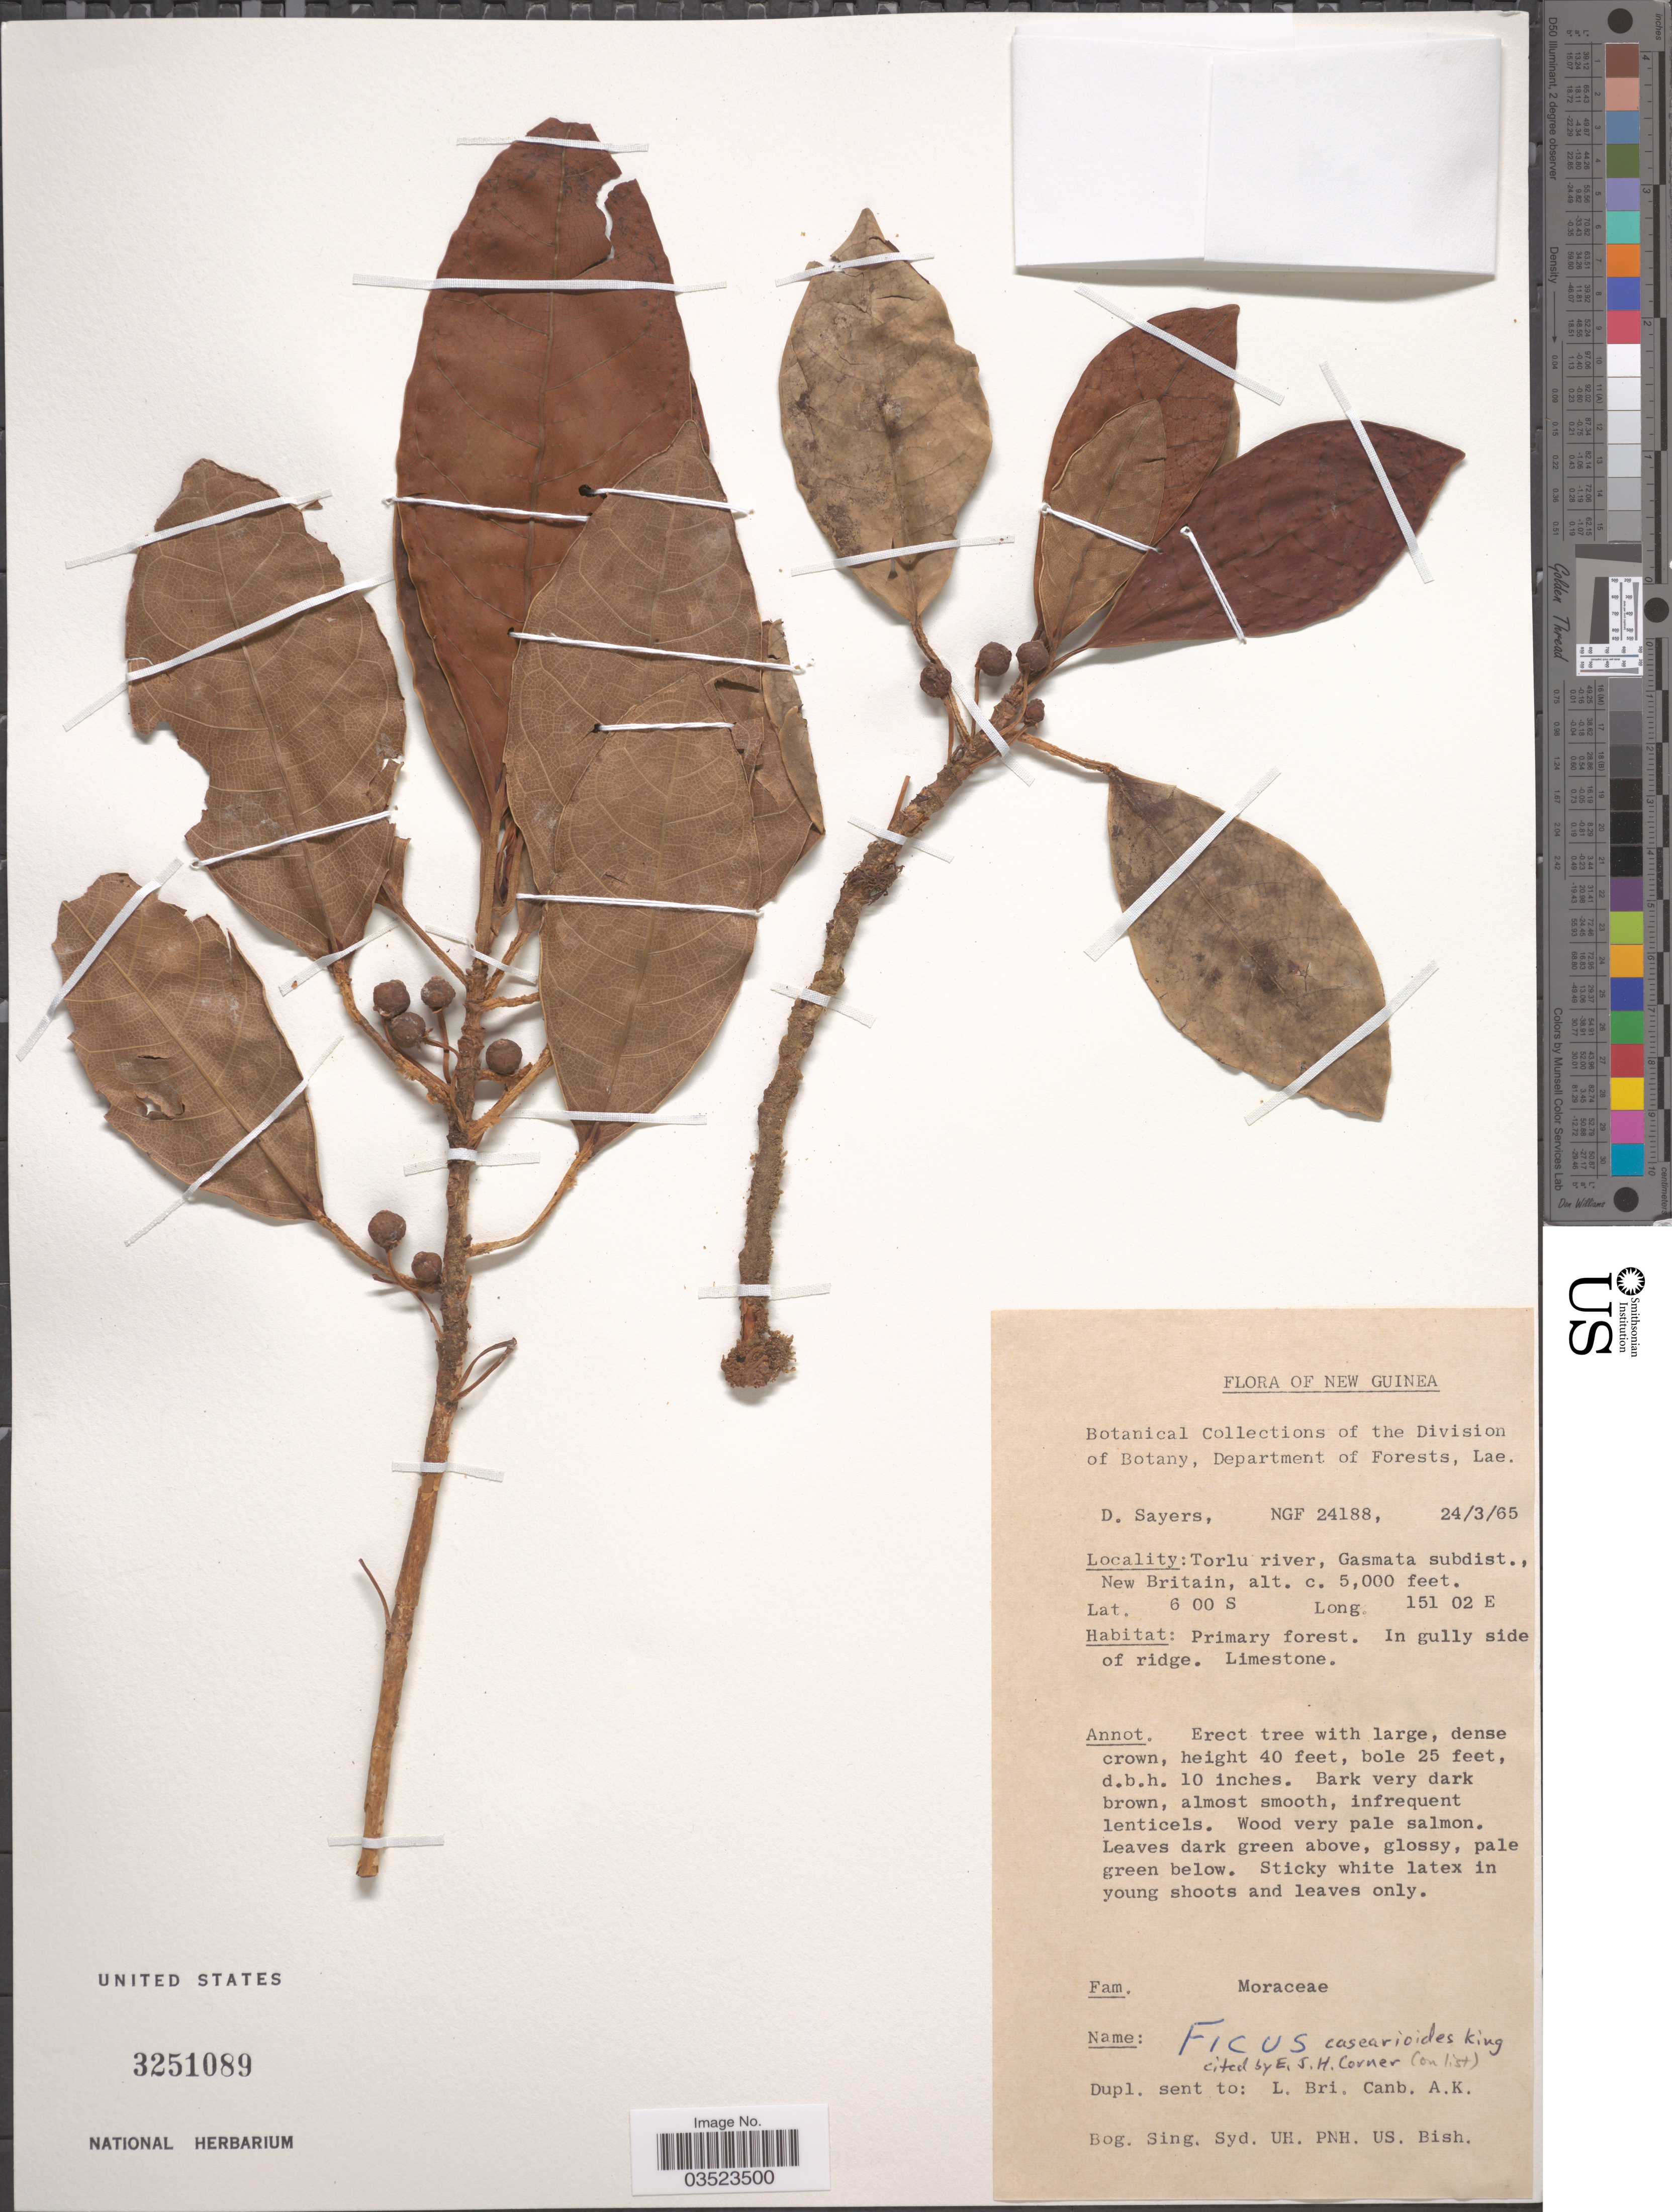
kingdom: Plantae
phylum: Tracheophyta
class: Magnoliopsida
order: Rosales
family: Moraceae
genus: Ficus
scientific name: Ficus casearioides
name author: King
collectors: D. Sayers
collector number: NGF24188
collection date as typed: Transcribed d/m/y: 24/3/65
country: Papua New Guinea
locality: New Guinea. Torlu river, Gasmata subdist., New Britain.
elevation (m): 1524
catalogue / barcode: US 3251089